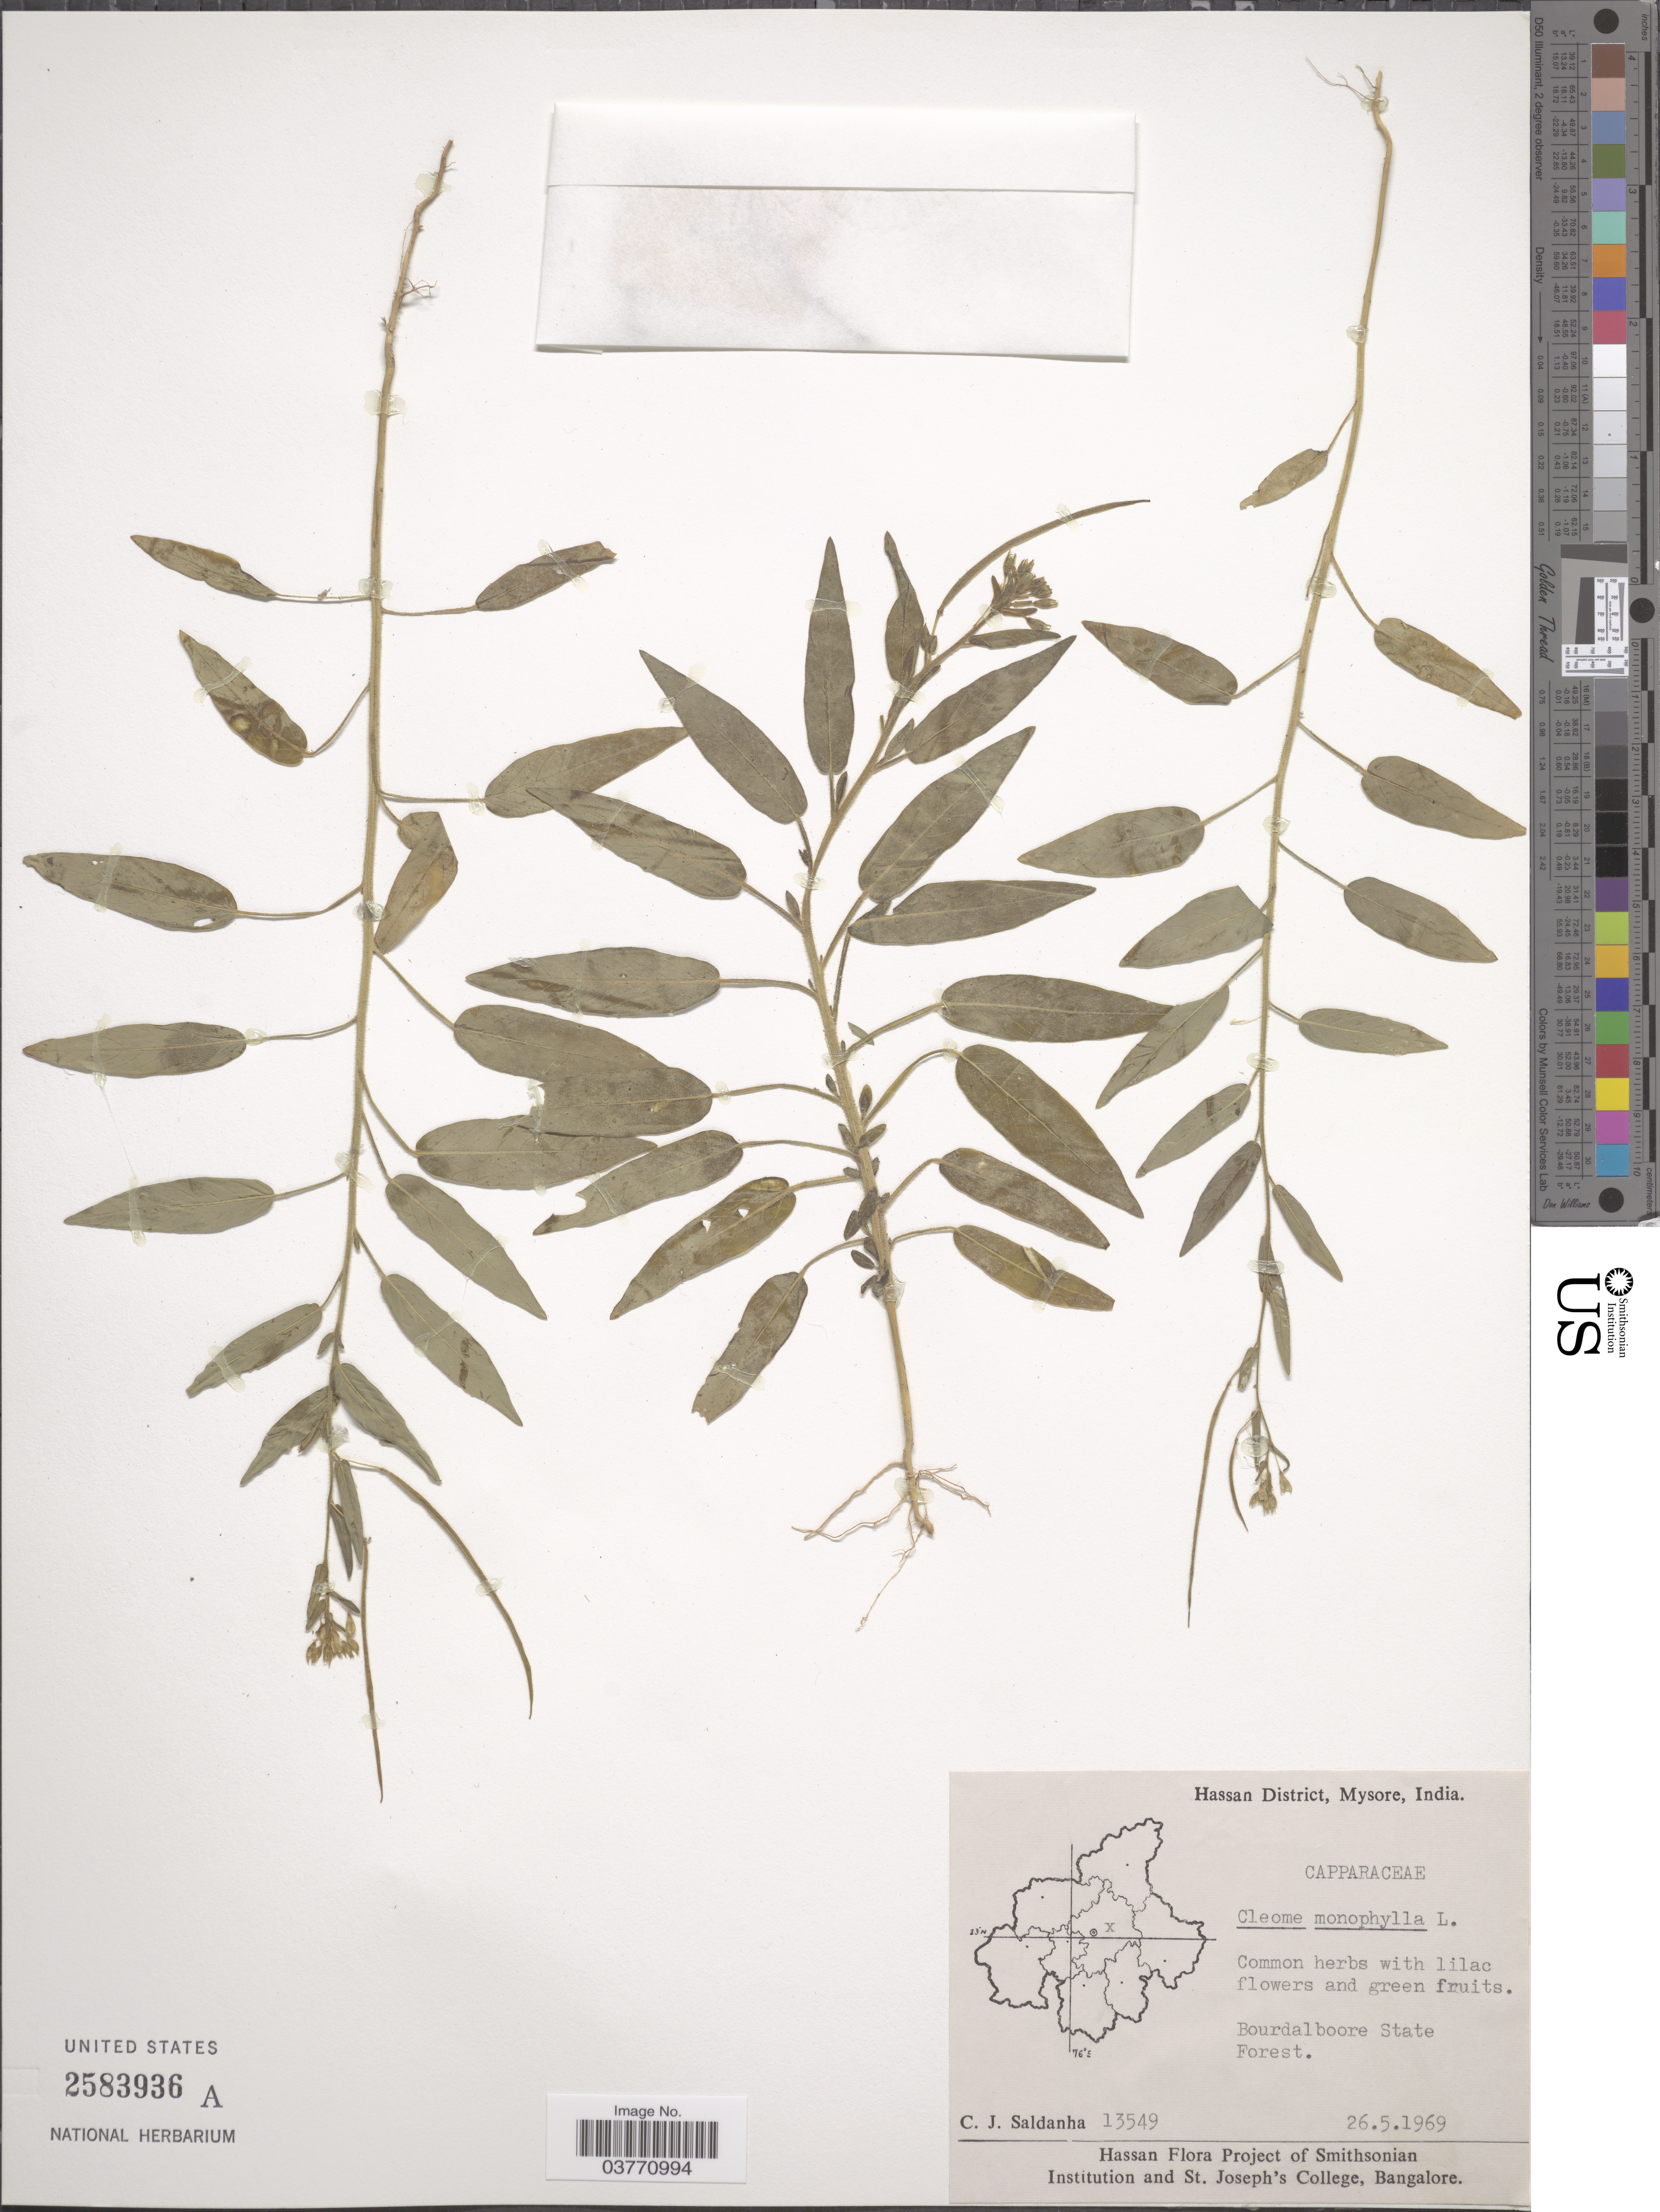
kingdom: Plantae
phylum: Tracheophyta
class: Magnoliopsida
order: Brassicales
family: Cleomaceae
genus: Sieruela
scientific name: Sieruela monophylla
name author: (L.) Roalson & J.C. Hall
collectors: C. J. Saldanha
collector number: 13549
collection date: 1969-05-26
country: India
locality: Hassan District, Mysore. Bourdalboore State Forest.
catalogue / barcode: US 2583936A